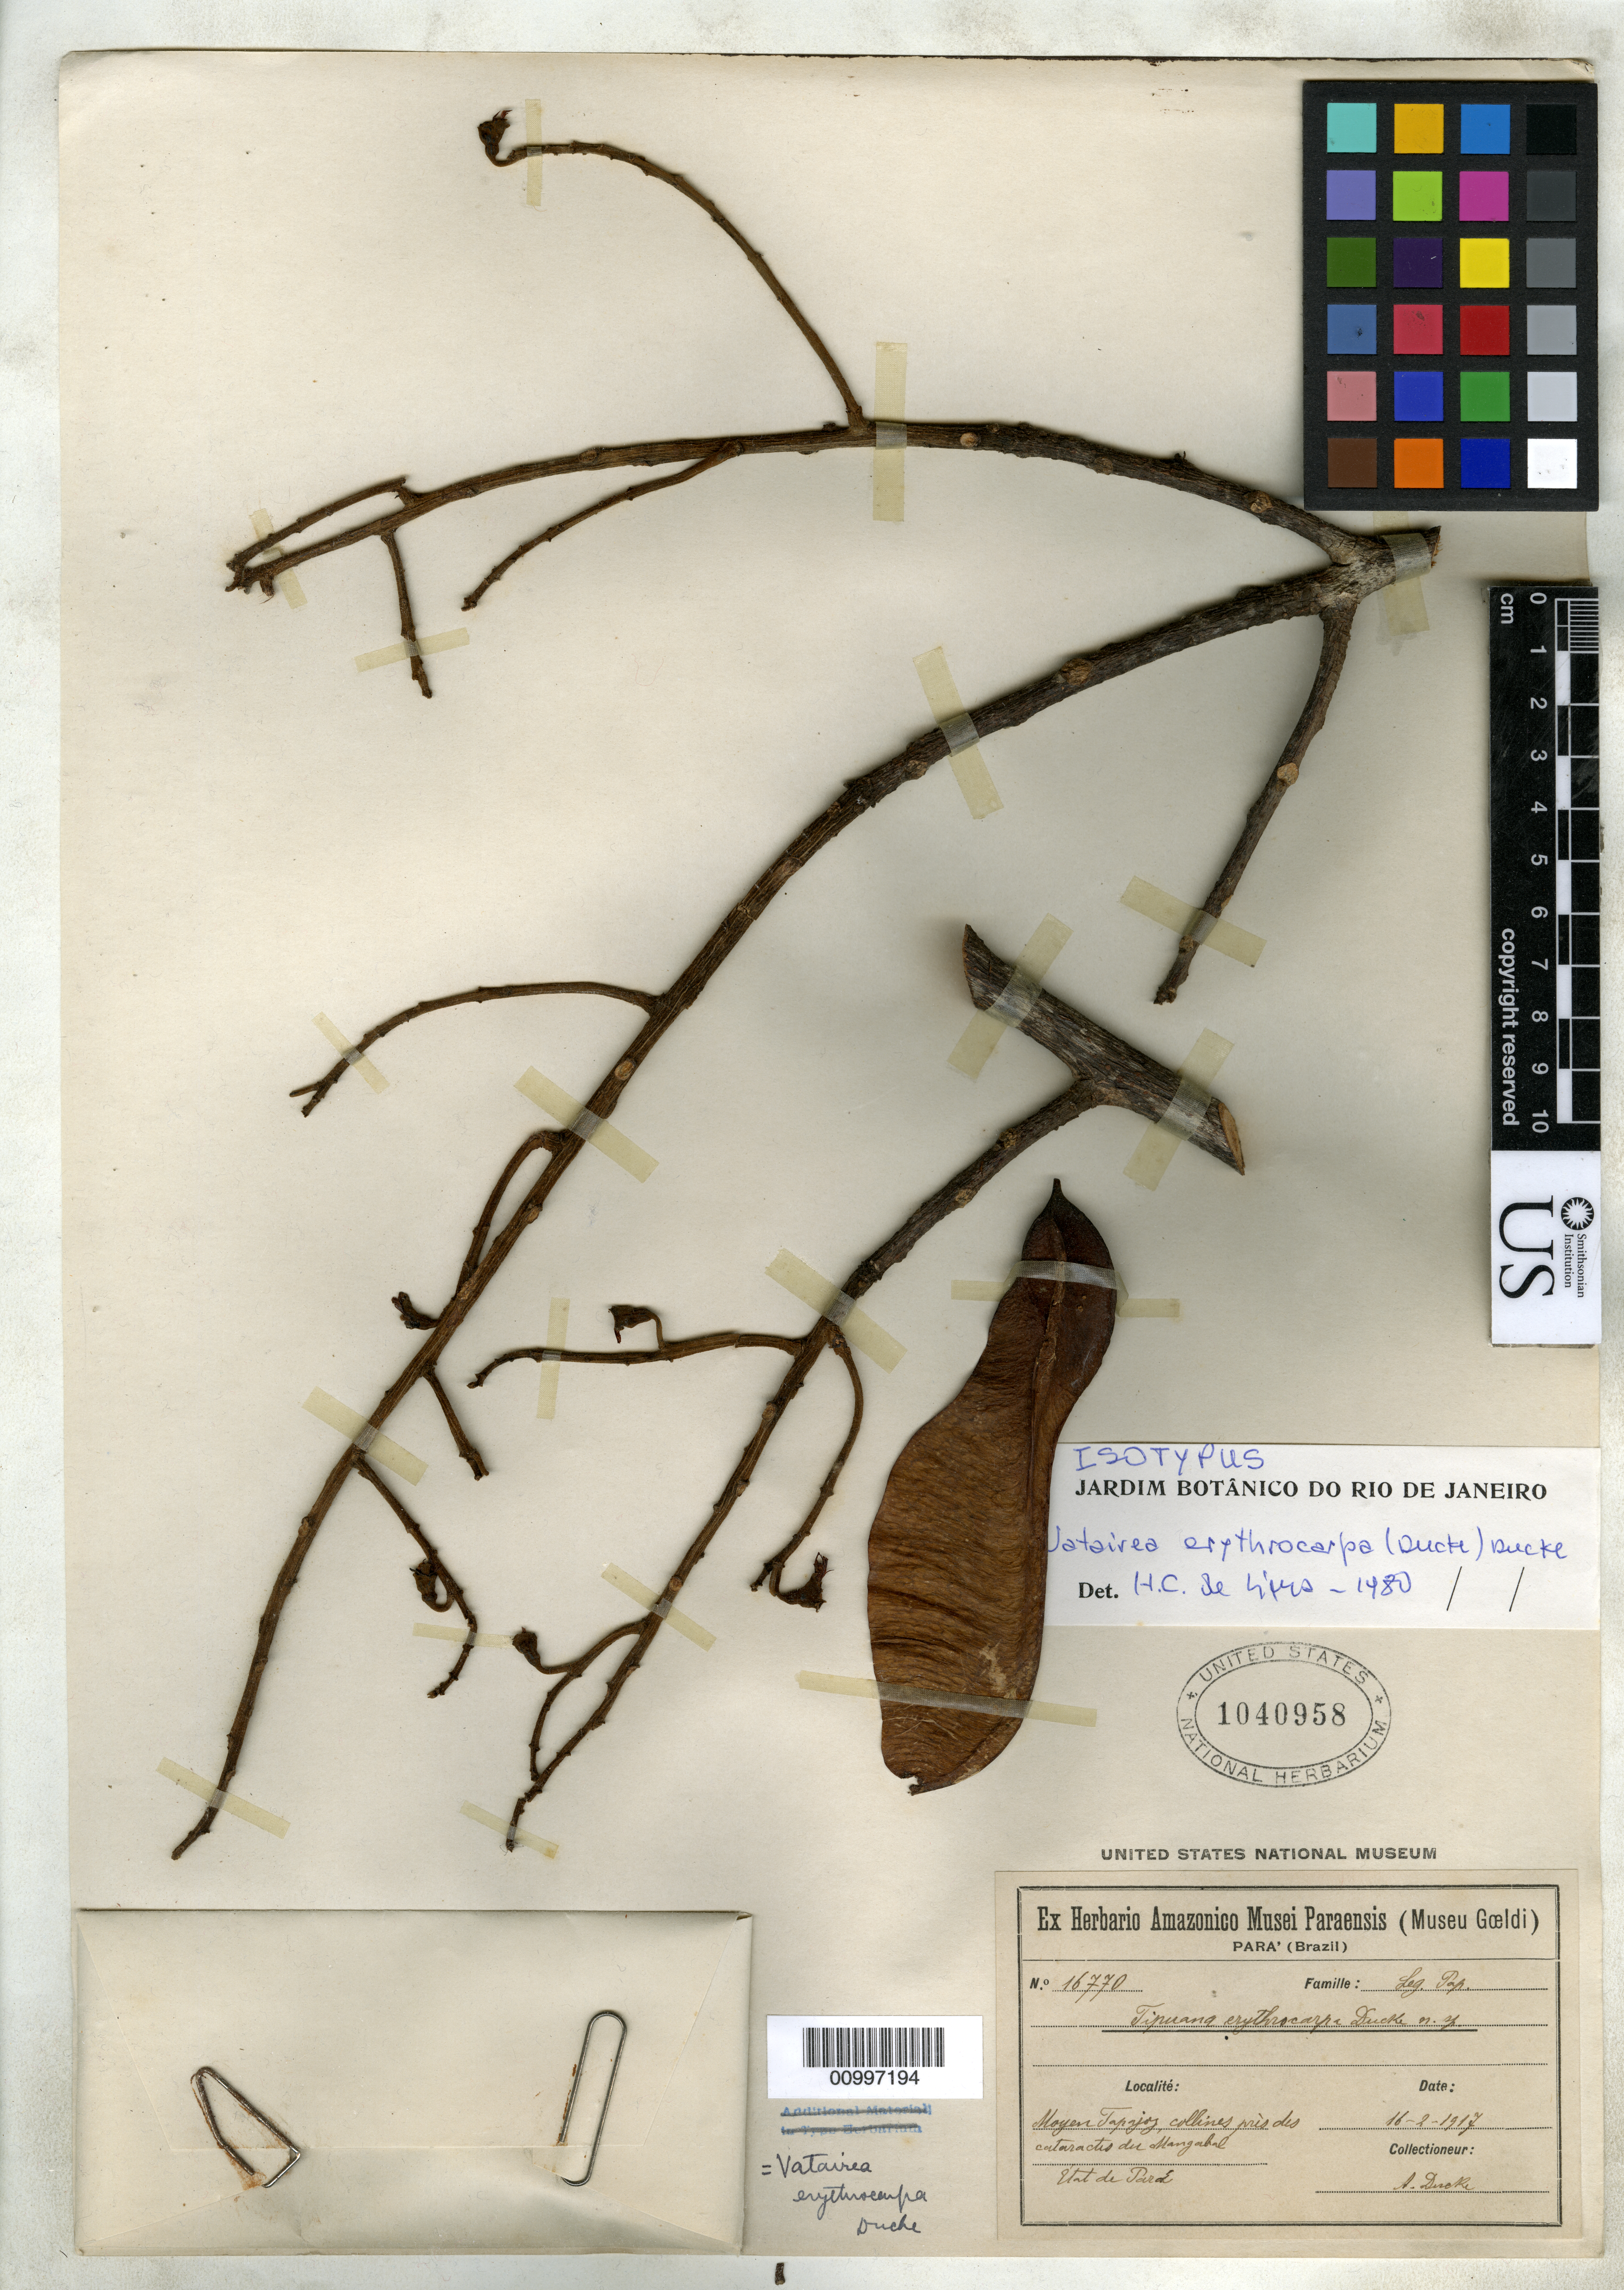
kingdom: Plantae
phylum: Tracheophyta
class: Magnoliopsida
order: Fabales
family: Fabaceae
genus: Tipuana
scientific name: Tipuana erythrocarpa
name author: Ducke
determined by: Lima, H. C. de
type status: Isotype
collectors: A. Ducke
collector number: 16770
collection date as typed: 16 Feb 1917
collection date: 1917-02-16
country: Brazil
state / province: Pará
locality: Moyen Tapajoz, collines près des cataractes du Mangabal.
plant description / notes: Another US sheet with this collection number (USNH 1442415) was collected on 10 Dec. 1919 and is apparently not part of the type collection.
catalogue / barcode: US 1040958